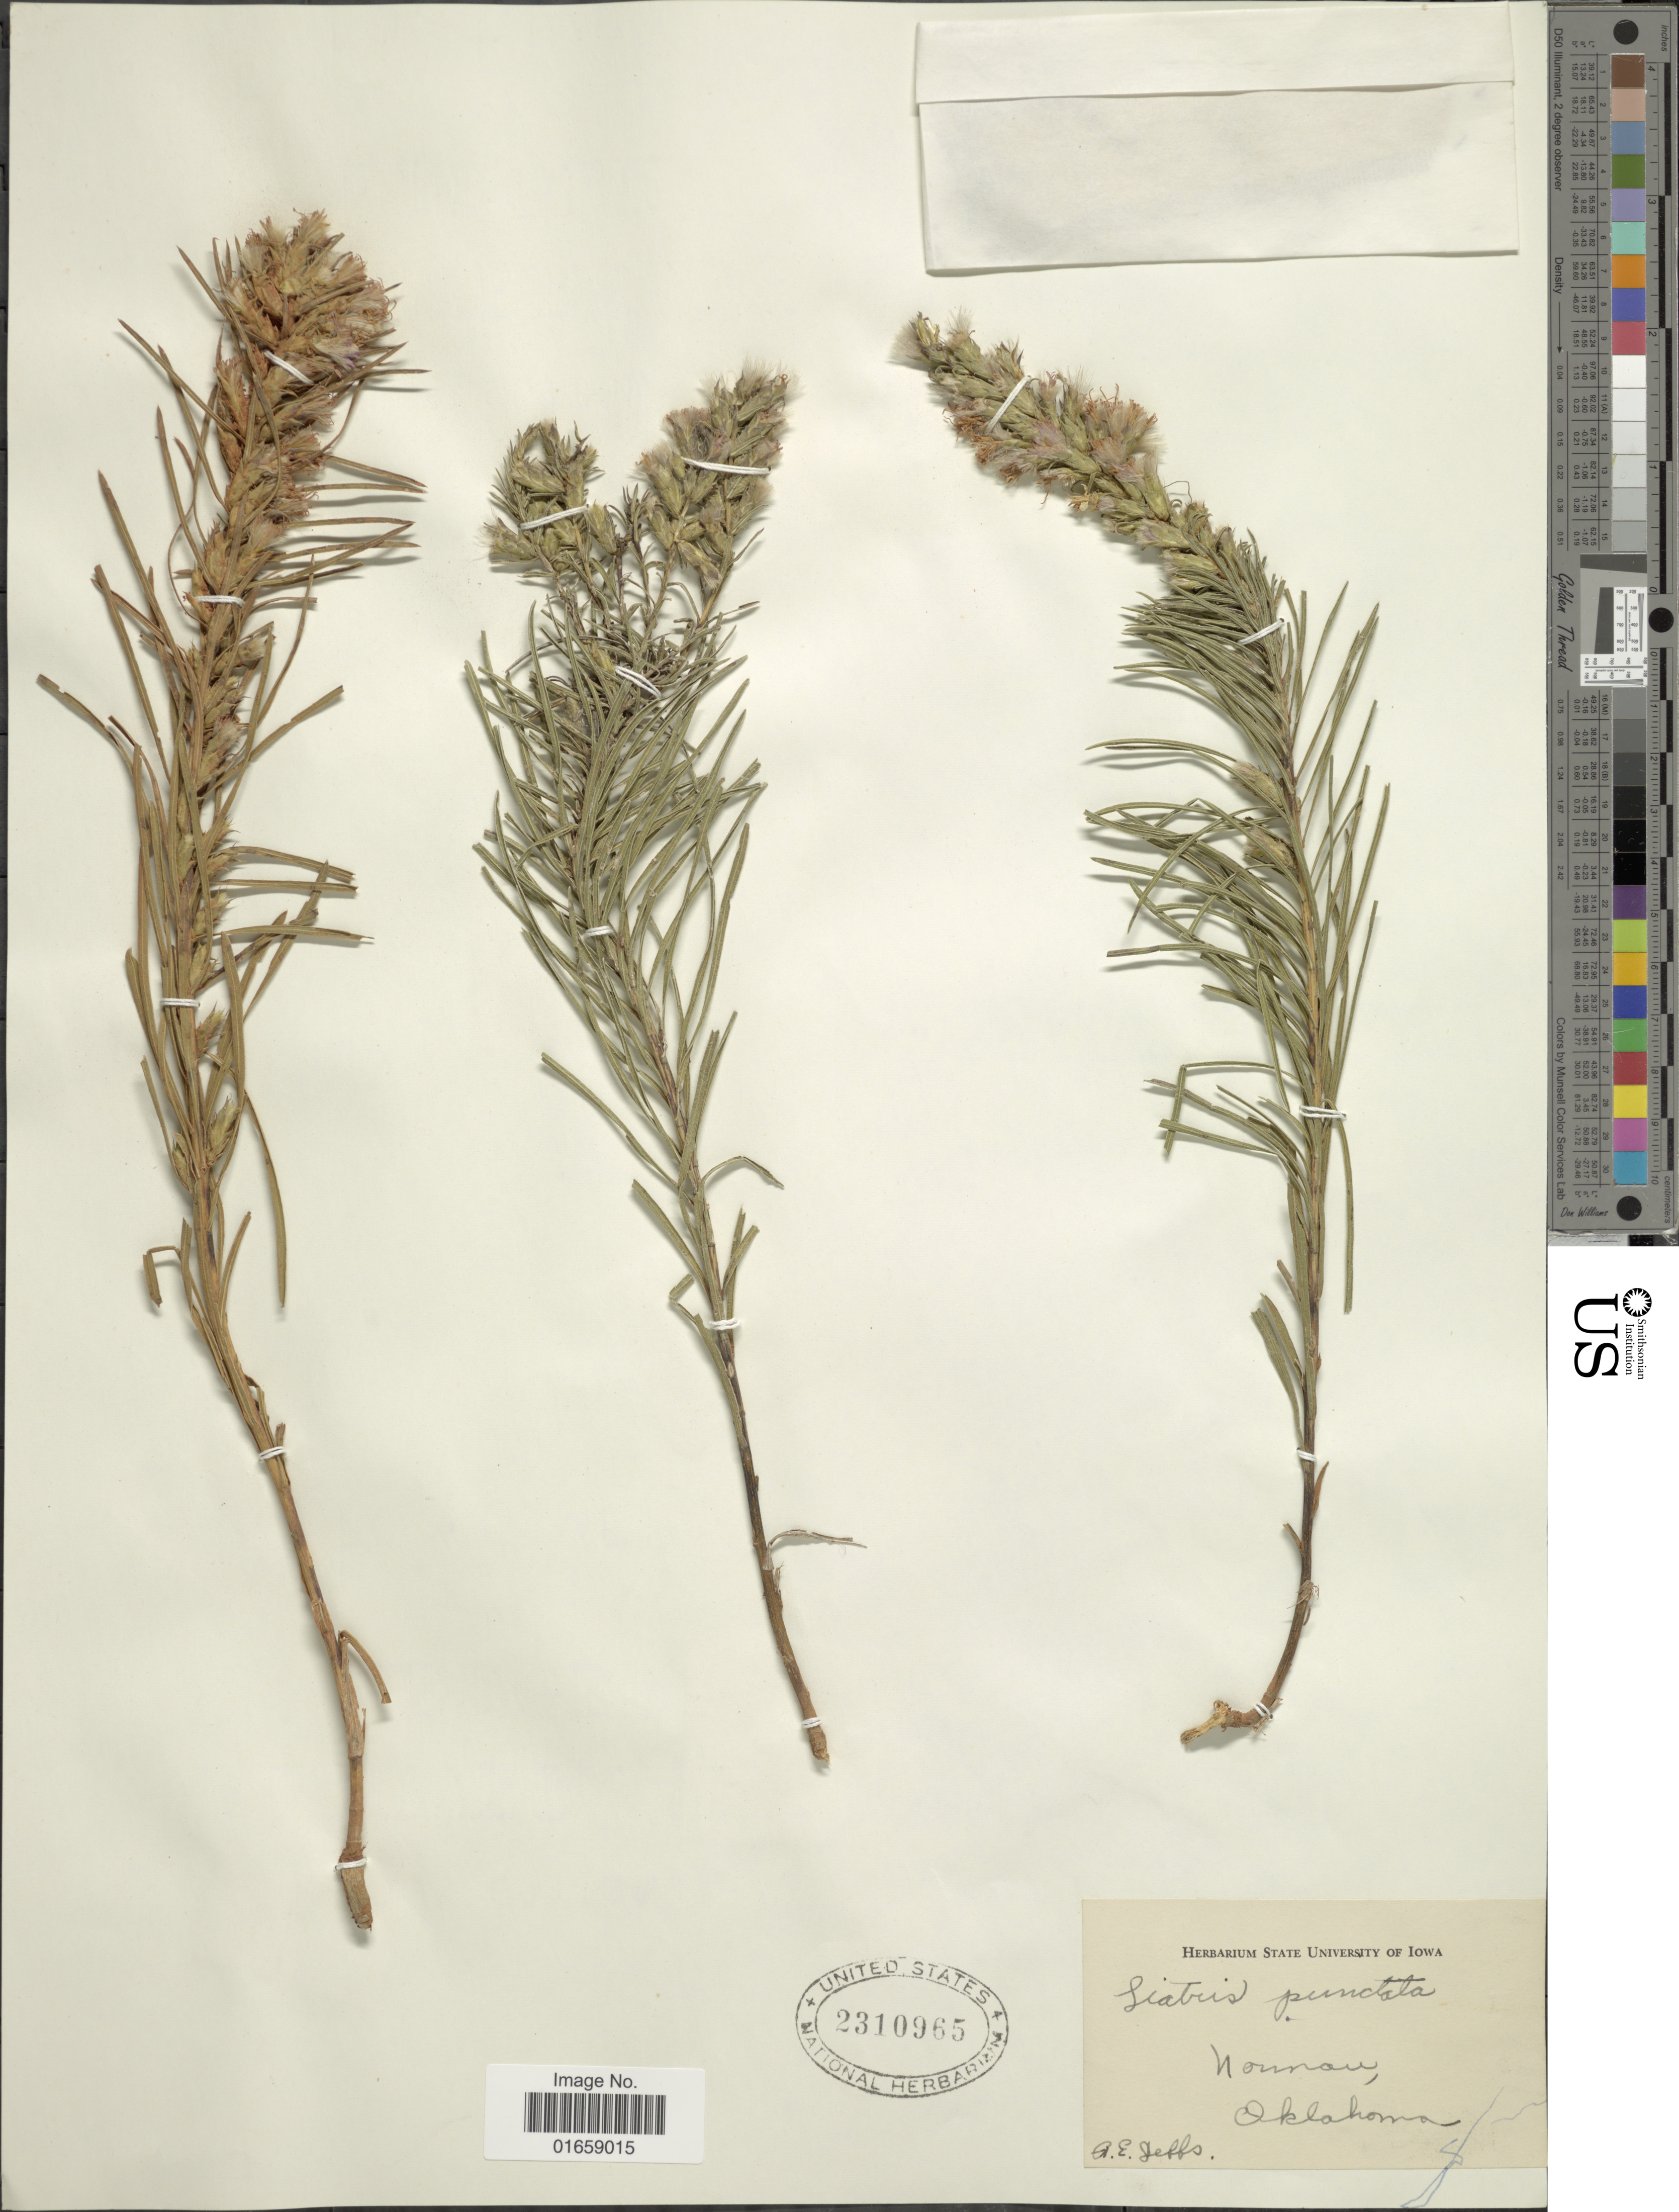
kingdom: Plantae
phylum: Tracheophyta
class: Magnoliopsida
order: Asterales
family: Asteraceae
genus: Liatris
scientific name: Liatris punctata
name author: Hook.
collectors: A. Jeffs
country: United States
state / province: Oklahoma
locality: Norman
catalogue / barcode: US 2310965